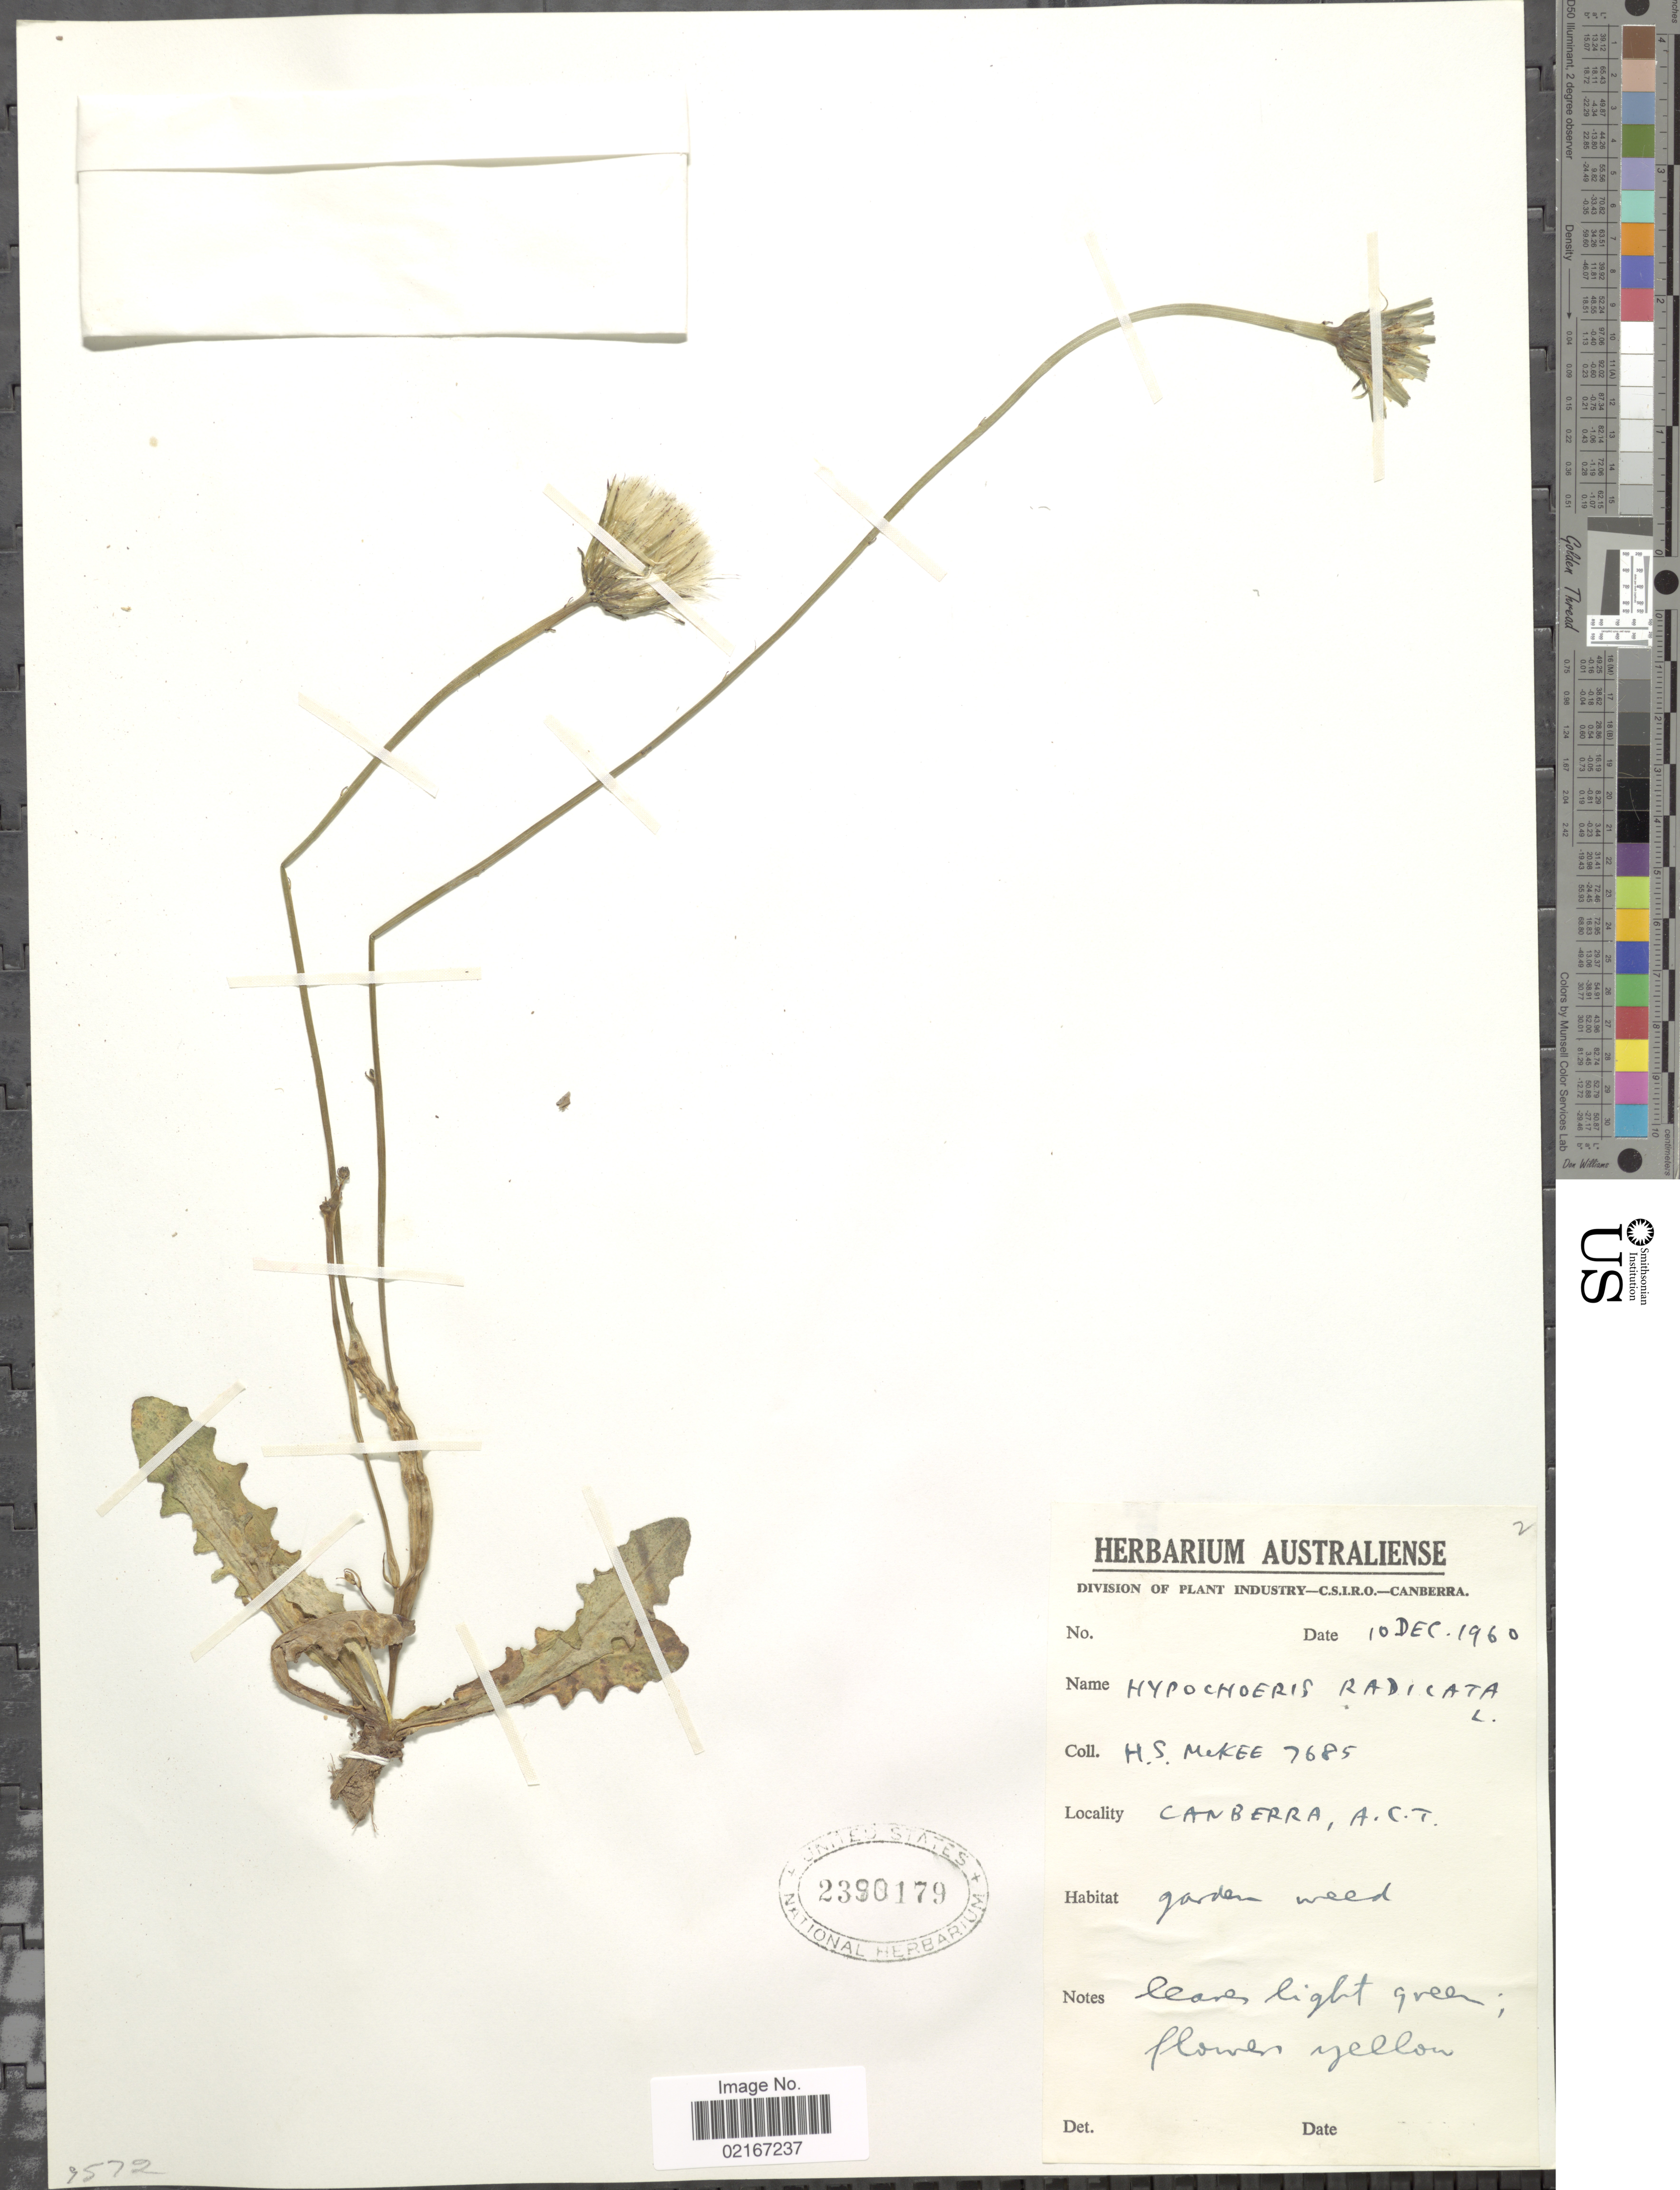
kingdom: Plantae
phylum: Tracheophyta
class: Magnoliopsida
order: Asterales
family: Asteraceae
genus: Hypochaeris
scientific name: Hypochaeris radicata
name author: L.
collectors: H. S. McKee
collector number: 7685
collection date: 1960-12-10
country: Australia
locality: Canberra, A. C. T.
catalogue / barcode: US 2390179